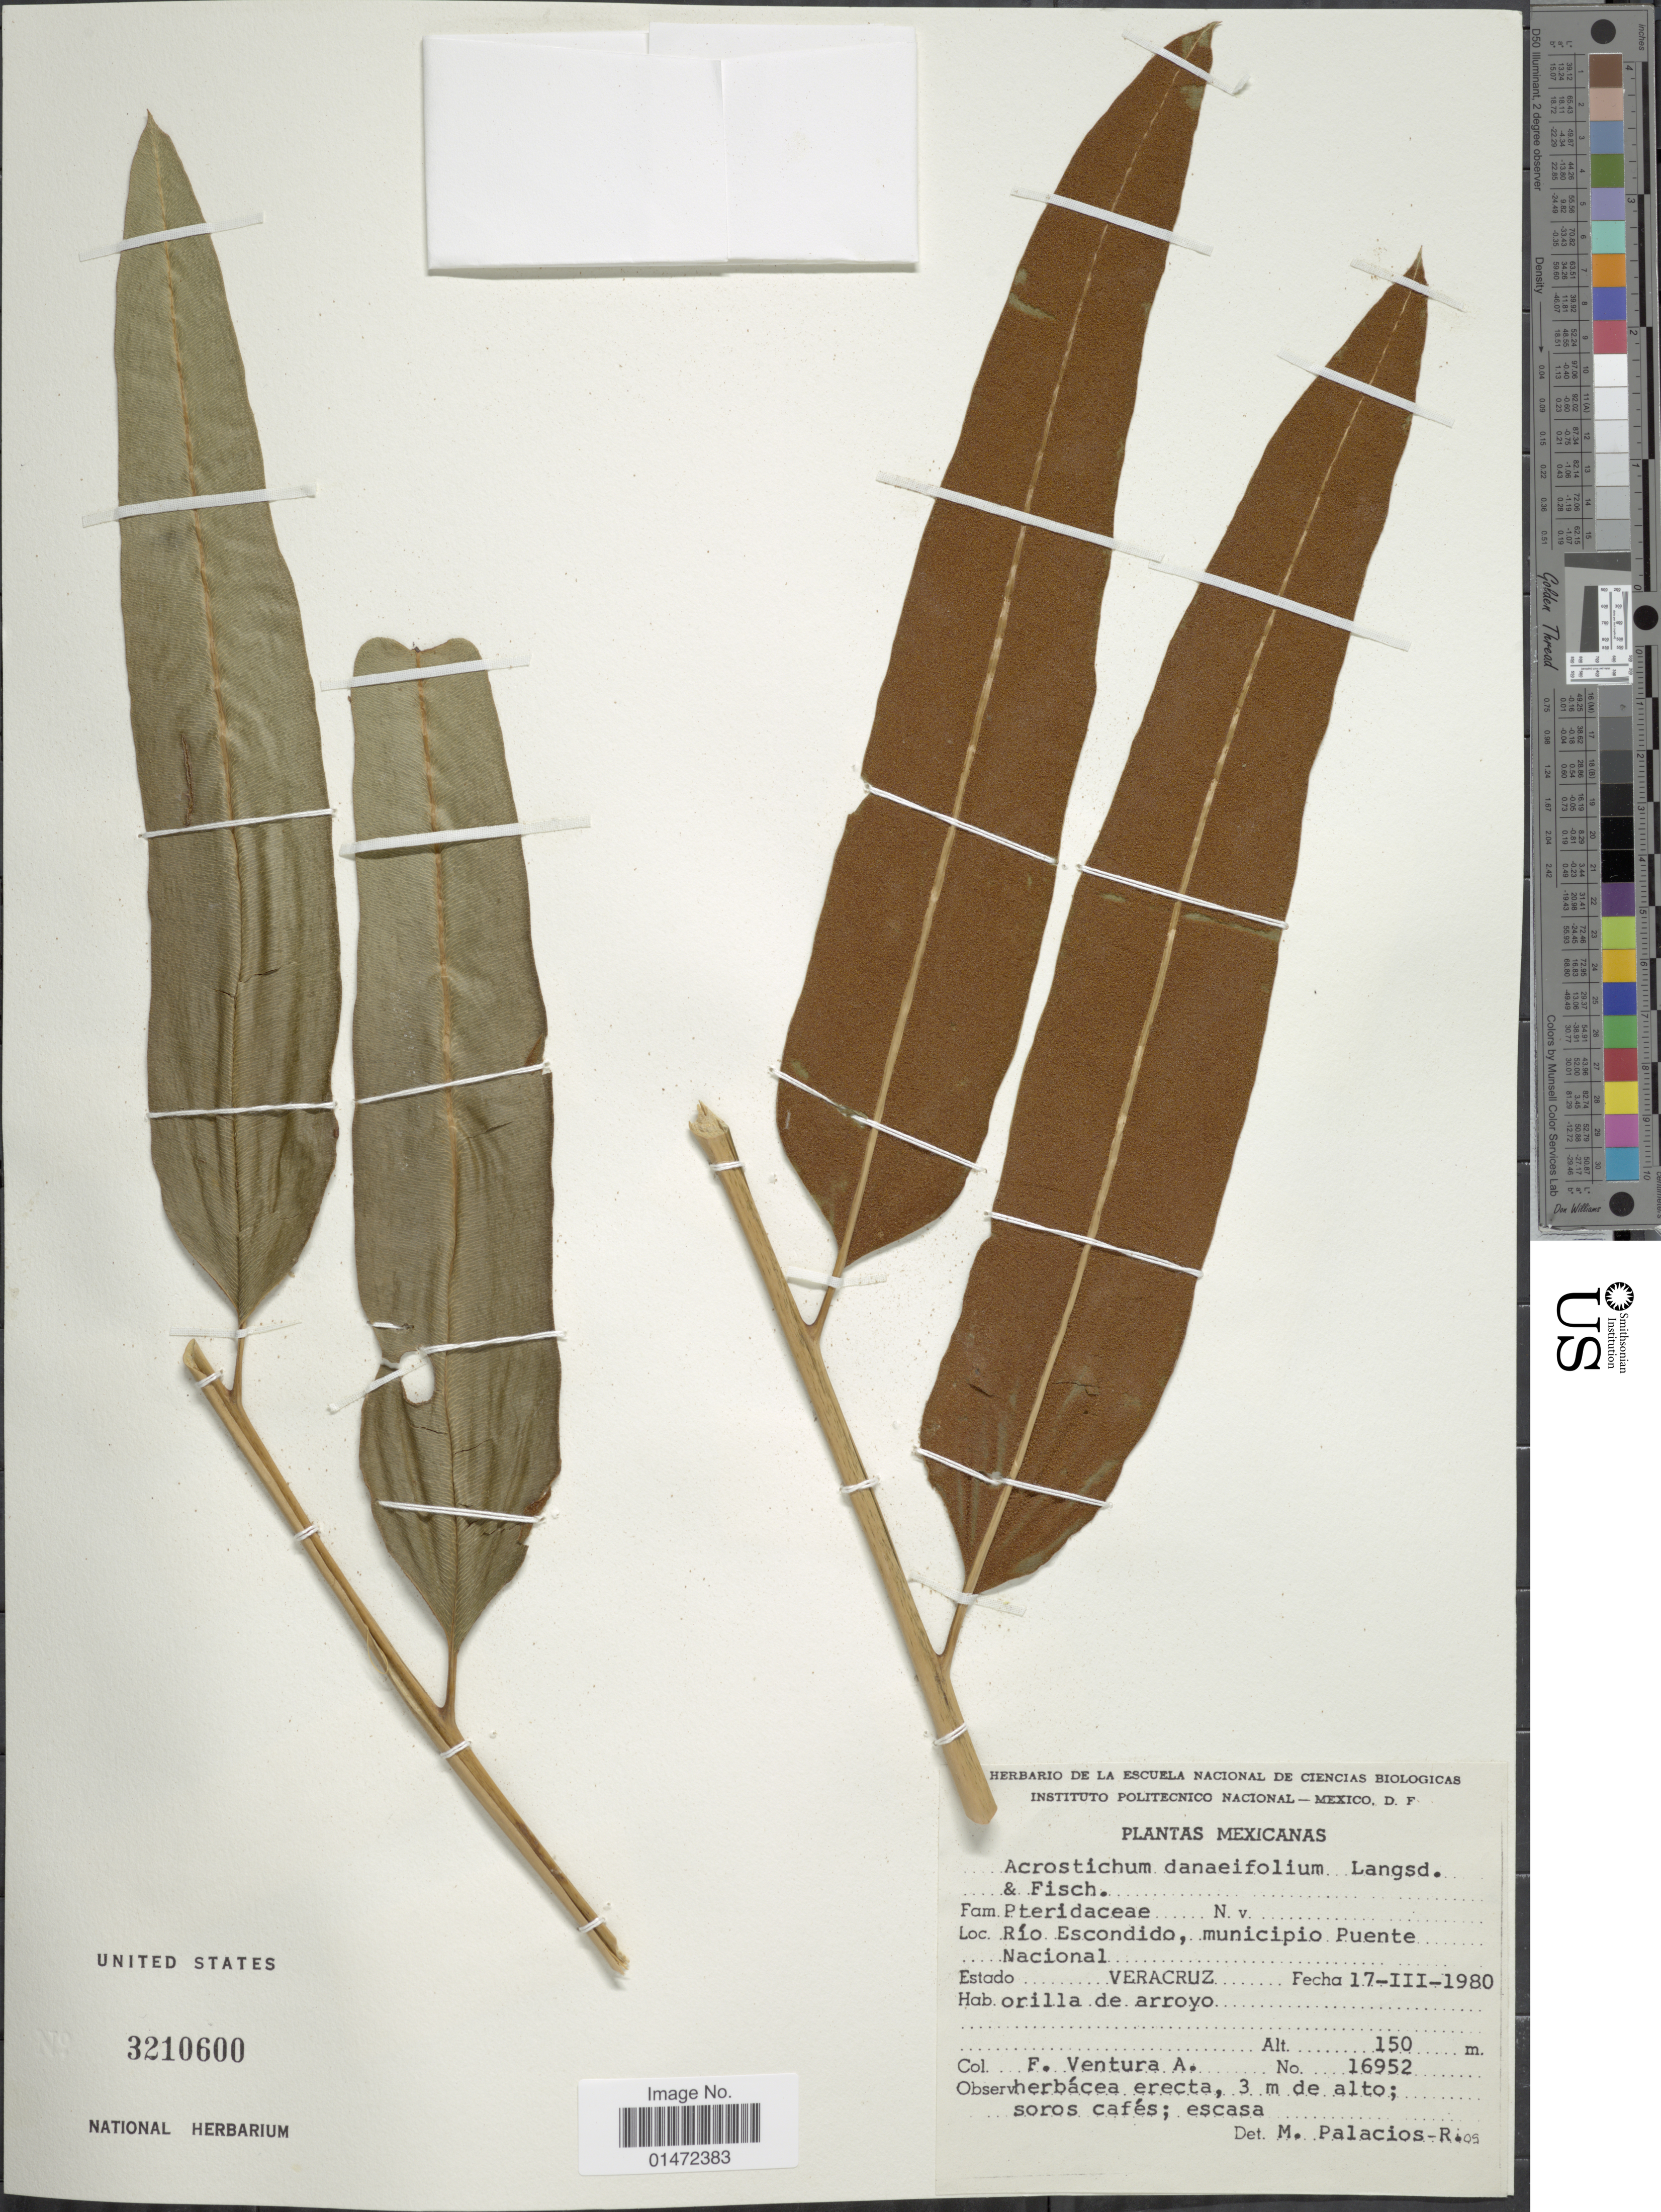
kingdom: Plantae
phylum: Tracheophyta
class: Polypodiopsida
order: Polypodiales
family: Pteridaceae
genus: Acrostichum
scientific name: Acrostichum danaeifolium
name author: Langsd. & Fisch.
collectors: F. Ventura A.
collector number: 16952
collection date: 1980-03-17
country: Mexico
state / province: Veracruz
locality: Río Escondido, municipio Puente Nacional. Estado Veracruz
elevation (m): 150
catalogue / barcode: US 3210600